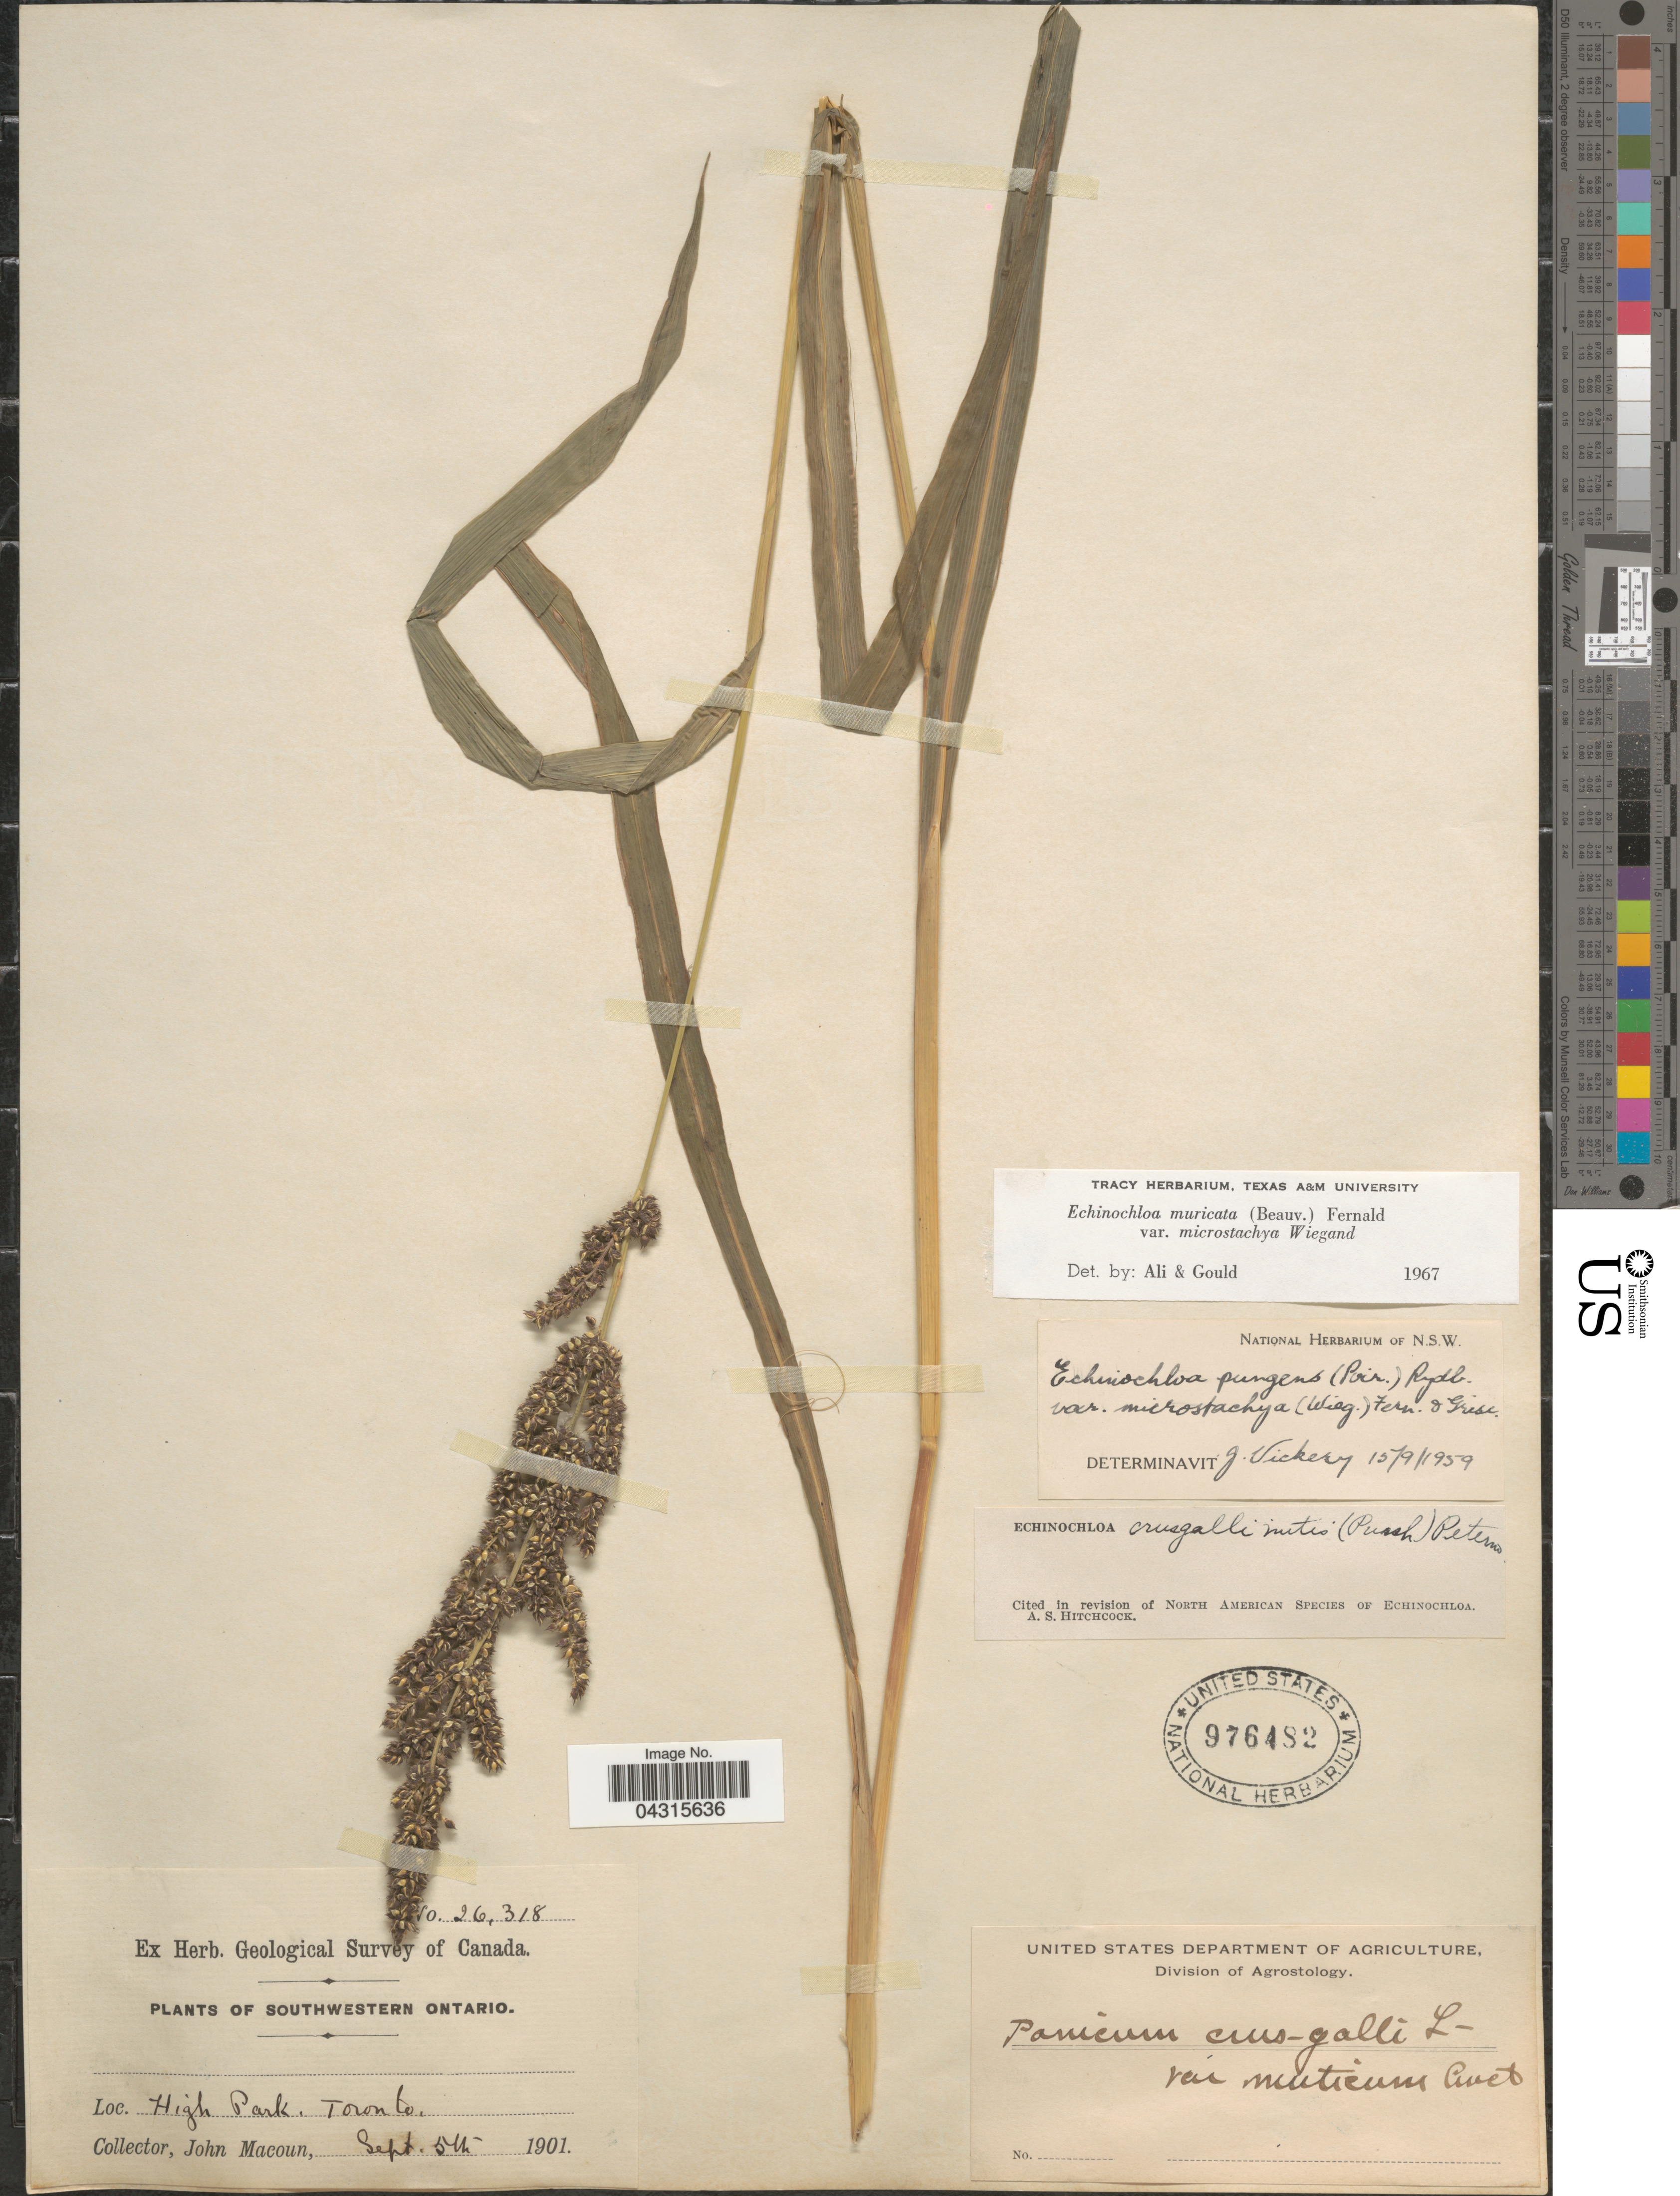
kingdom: Plantae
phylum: Tracheophyta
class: Liliopsida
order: Poales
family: Poaceae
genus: Echinochloa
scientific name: Echinochloa muricata var. microstachya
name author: Wiegand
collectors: J. Macoun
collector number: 26318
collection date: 1901-09-05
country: Canada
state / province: Ontario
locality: Geological Survey of Canada. Southwestern Ontario. High Park. Toronto.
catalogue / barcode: US 976482